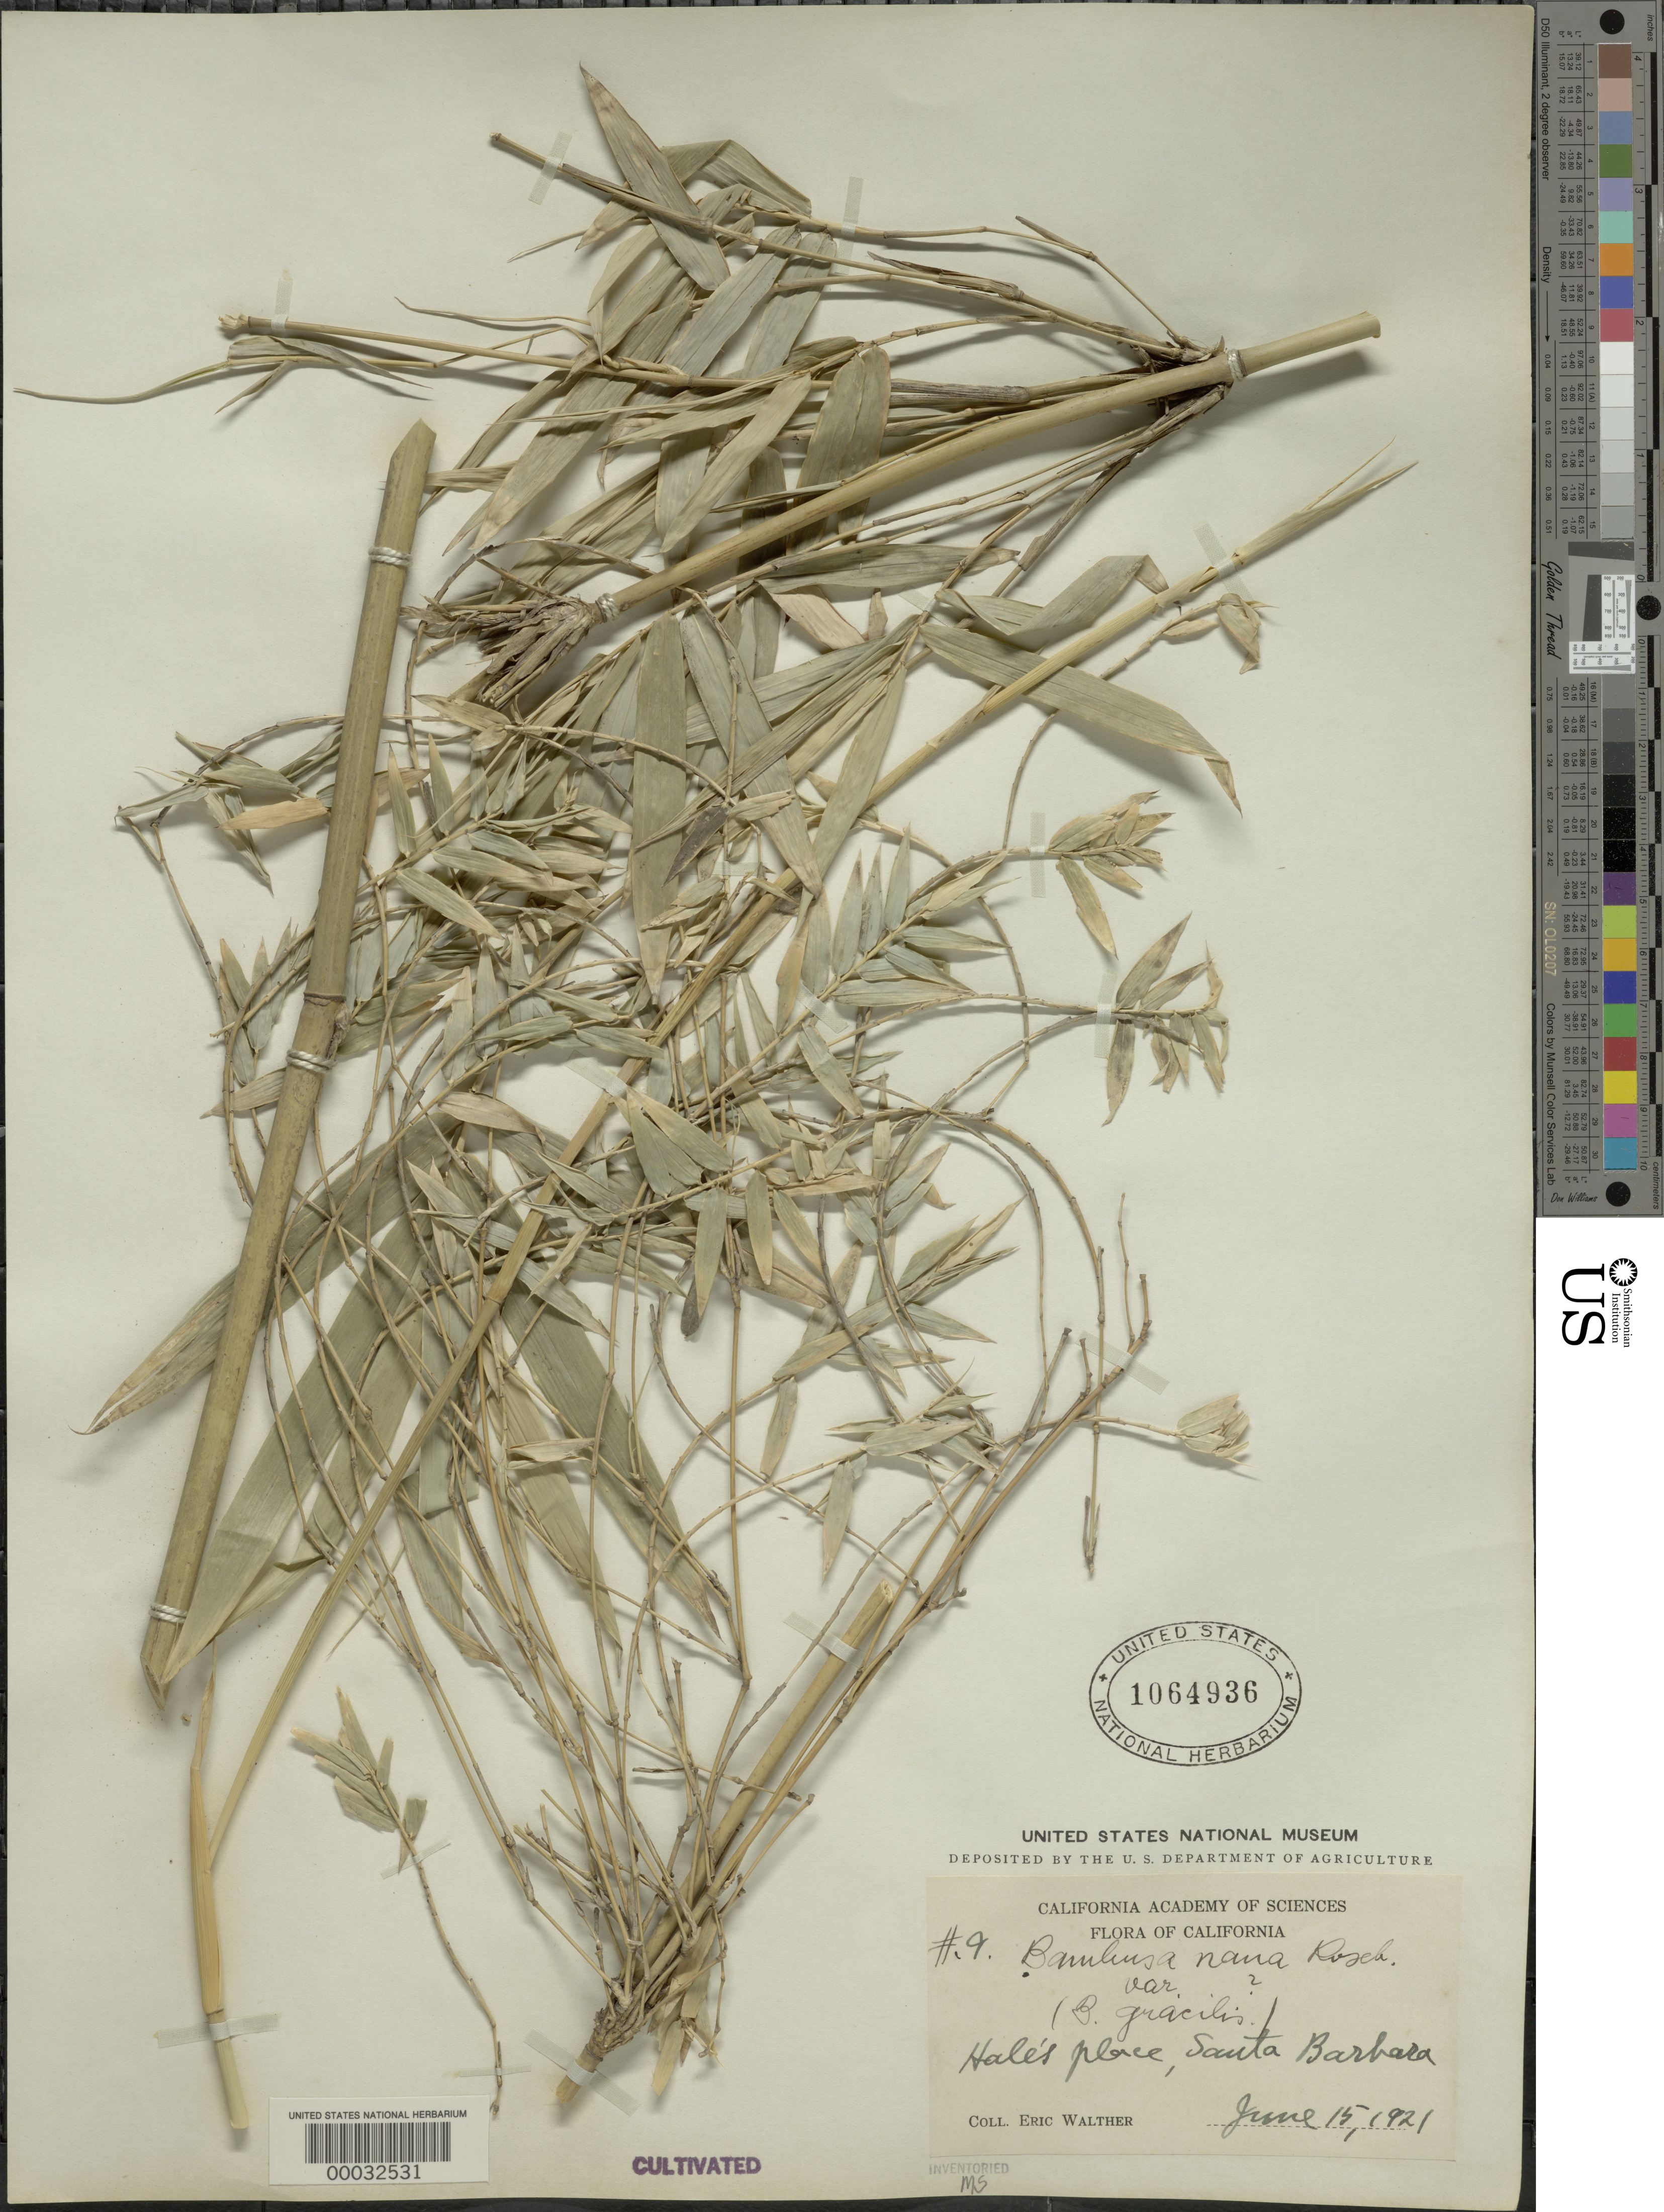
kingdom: Plantae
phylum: Tracheophyta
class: Liliopsida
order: Poales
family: Poaceae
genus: Bambusa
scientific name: Bambusa multiplex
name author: (Lour.) Raeusch. ex Schult. & Schult. f.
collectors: E. Walther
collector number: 9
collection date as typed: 15 Jun 1921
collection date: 1921-06-15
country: United States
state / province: California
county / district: Santa Barbara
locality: Hale's place-santa barbara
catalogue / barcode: US 1064936